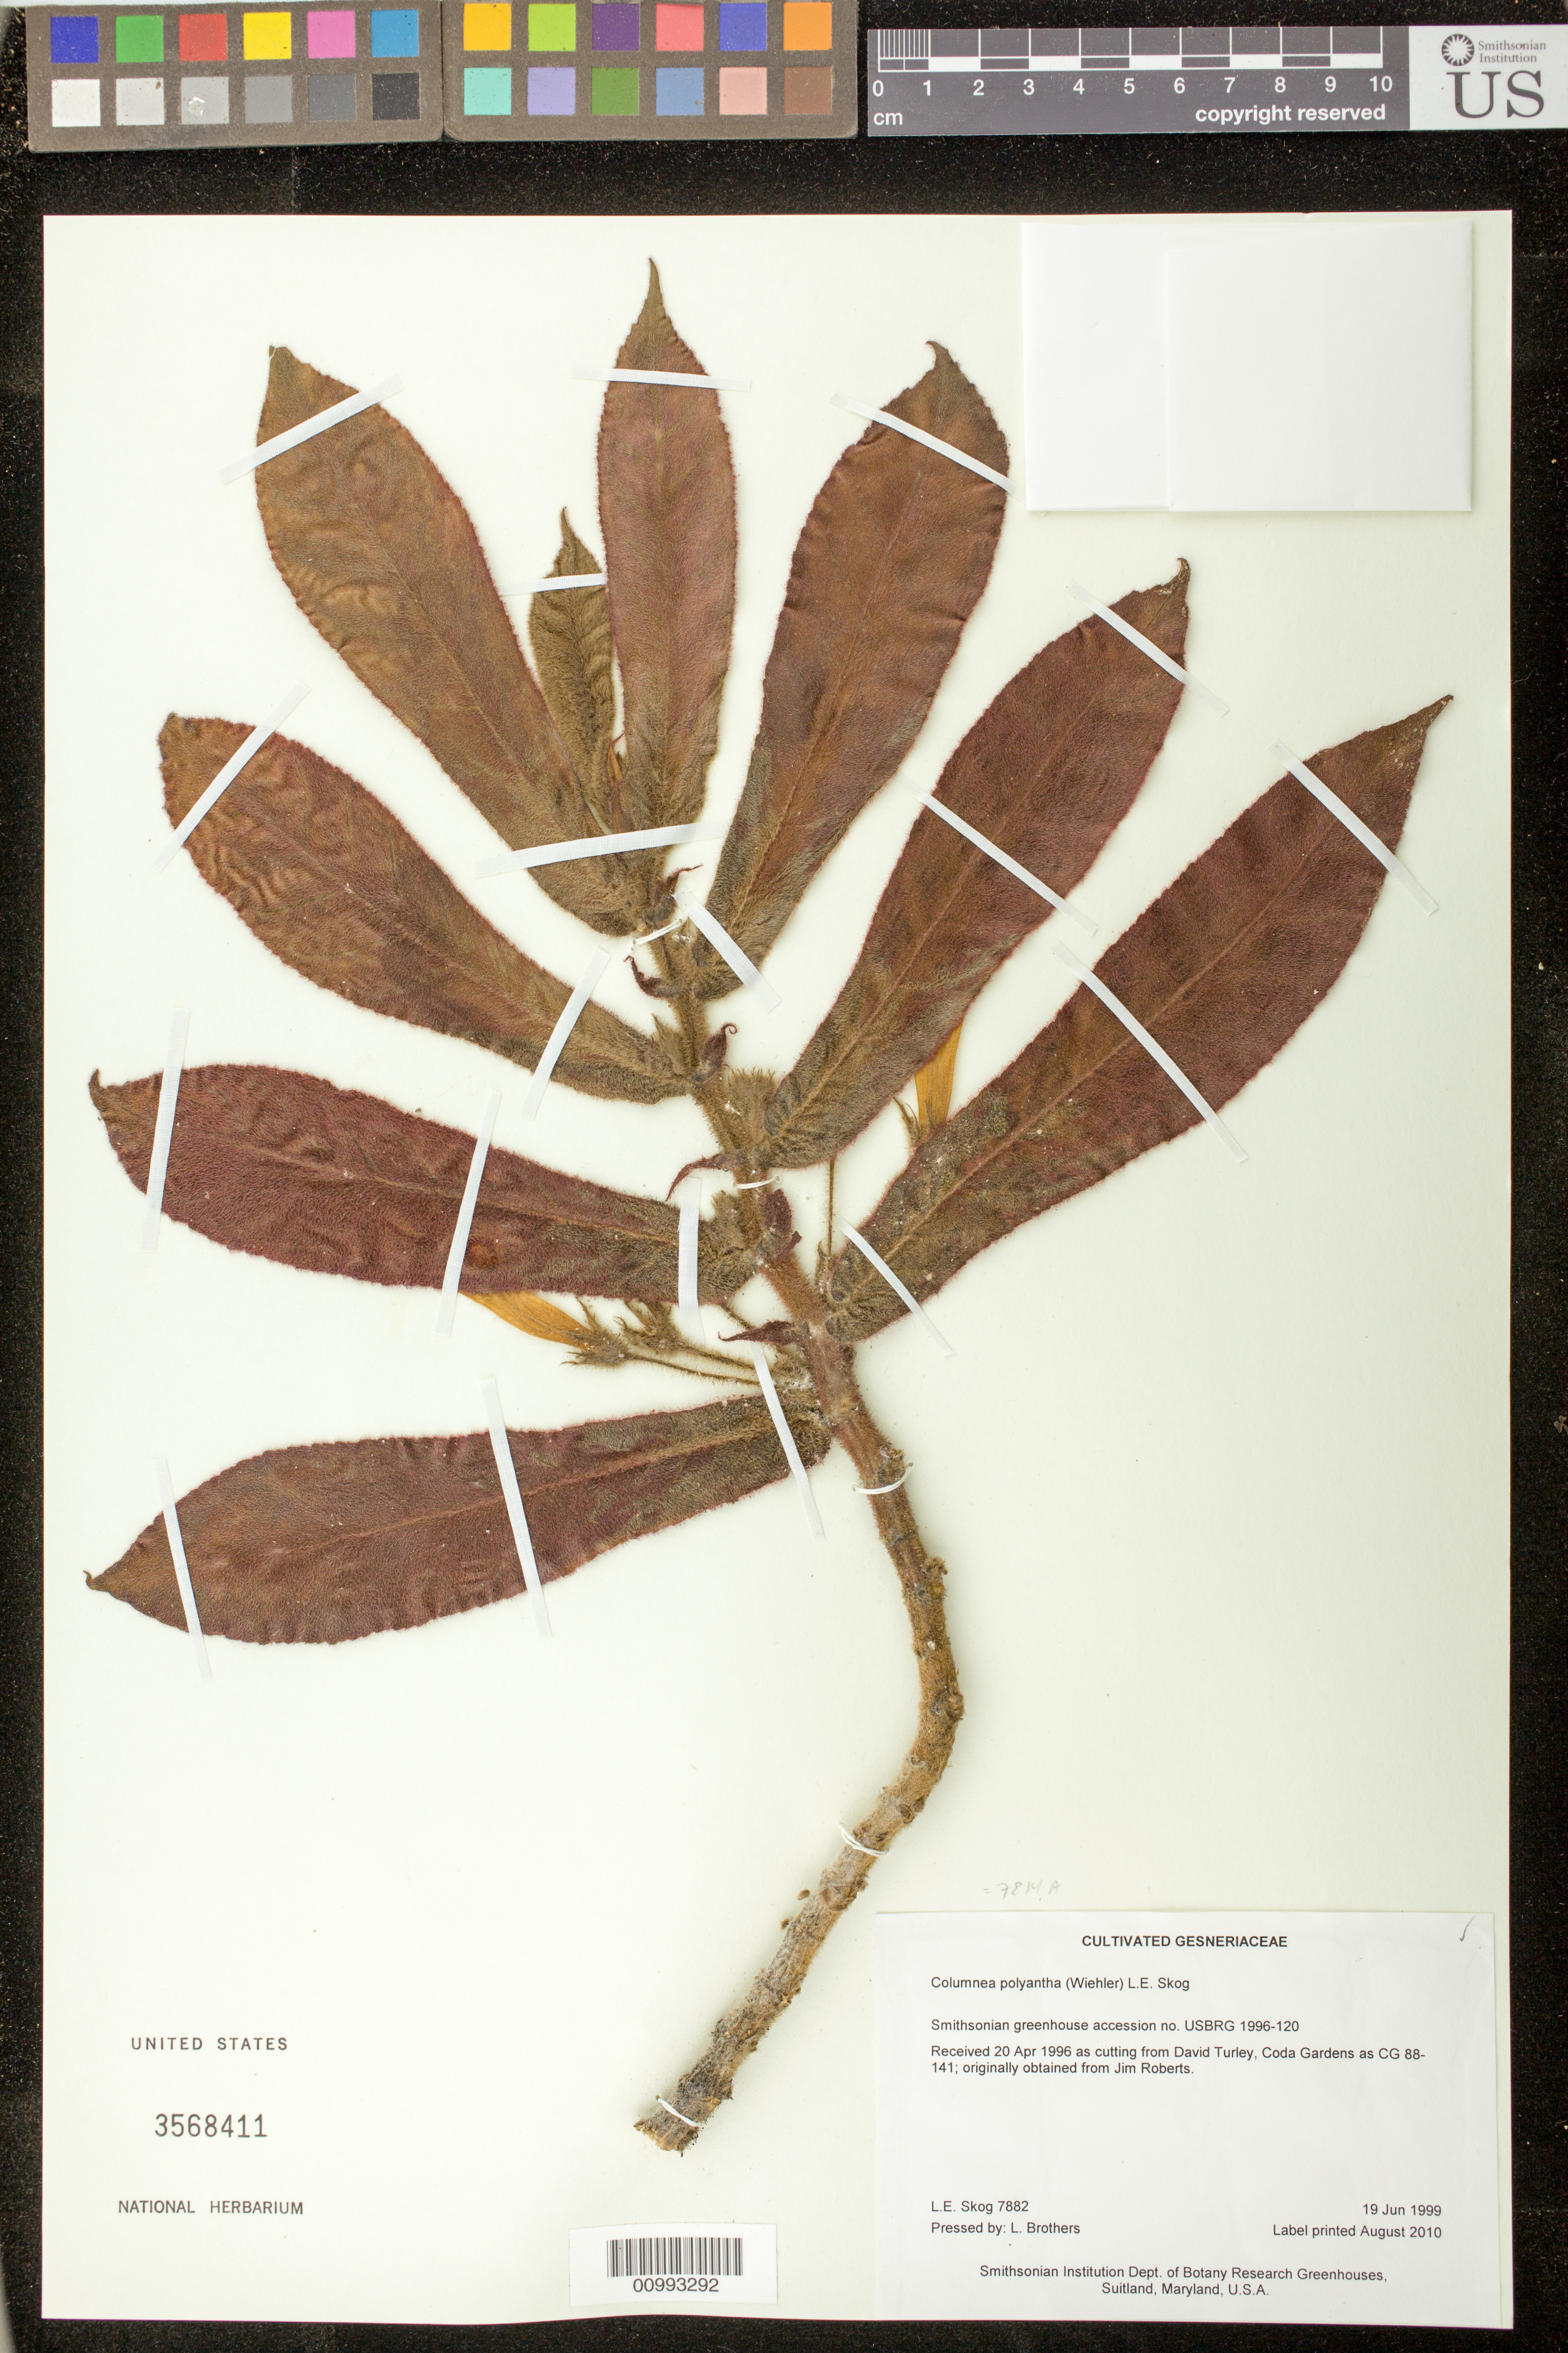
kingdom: Plantae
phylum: Tracheophyta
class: Magnoliopsida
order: Lamiales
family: Gesneriaceae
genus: Columnea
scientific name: Columnea polyantha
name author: (Wiehler) L.E. Skog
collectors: L. E. Skog & L. Brothers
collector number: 7882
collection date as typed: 19 Jun 1999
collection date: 1999-06-19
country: United States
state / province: Maryland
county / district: Prince George's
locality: Smithsonian Institution Dept. of Botany Research Greenhouses, Suitland, Maryland, U.S.A.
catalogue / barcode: US 3568411